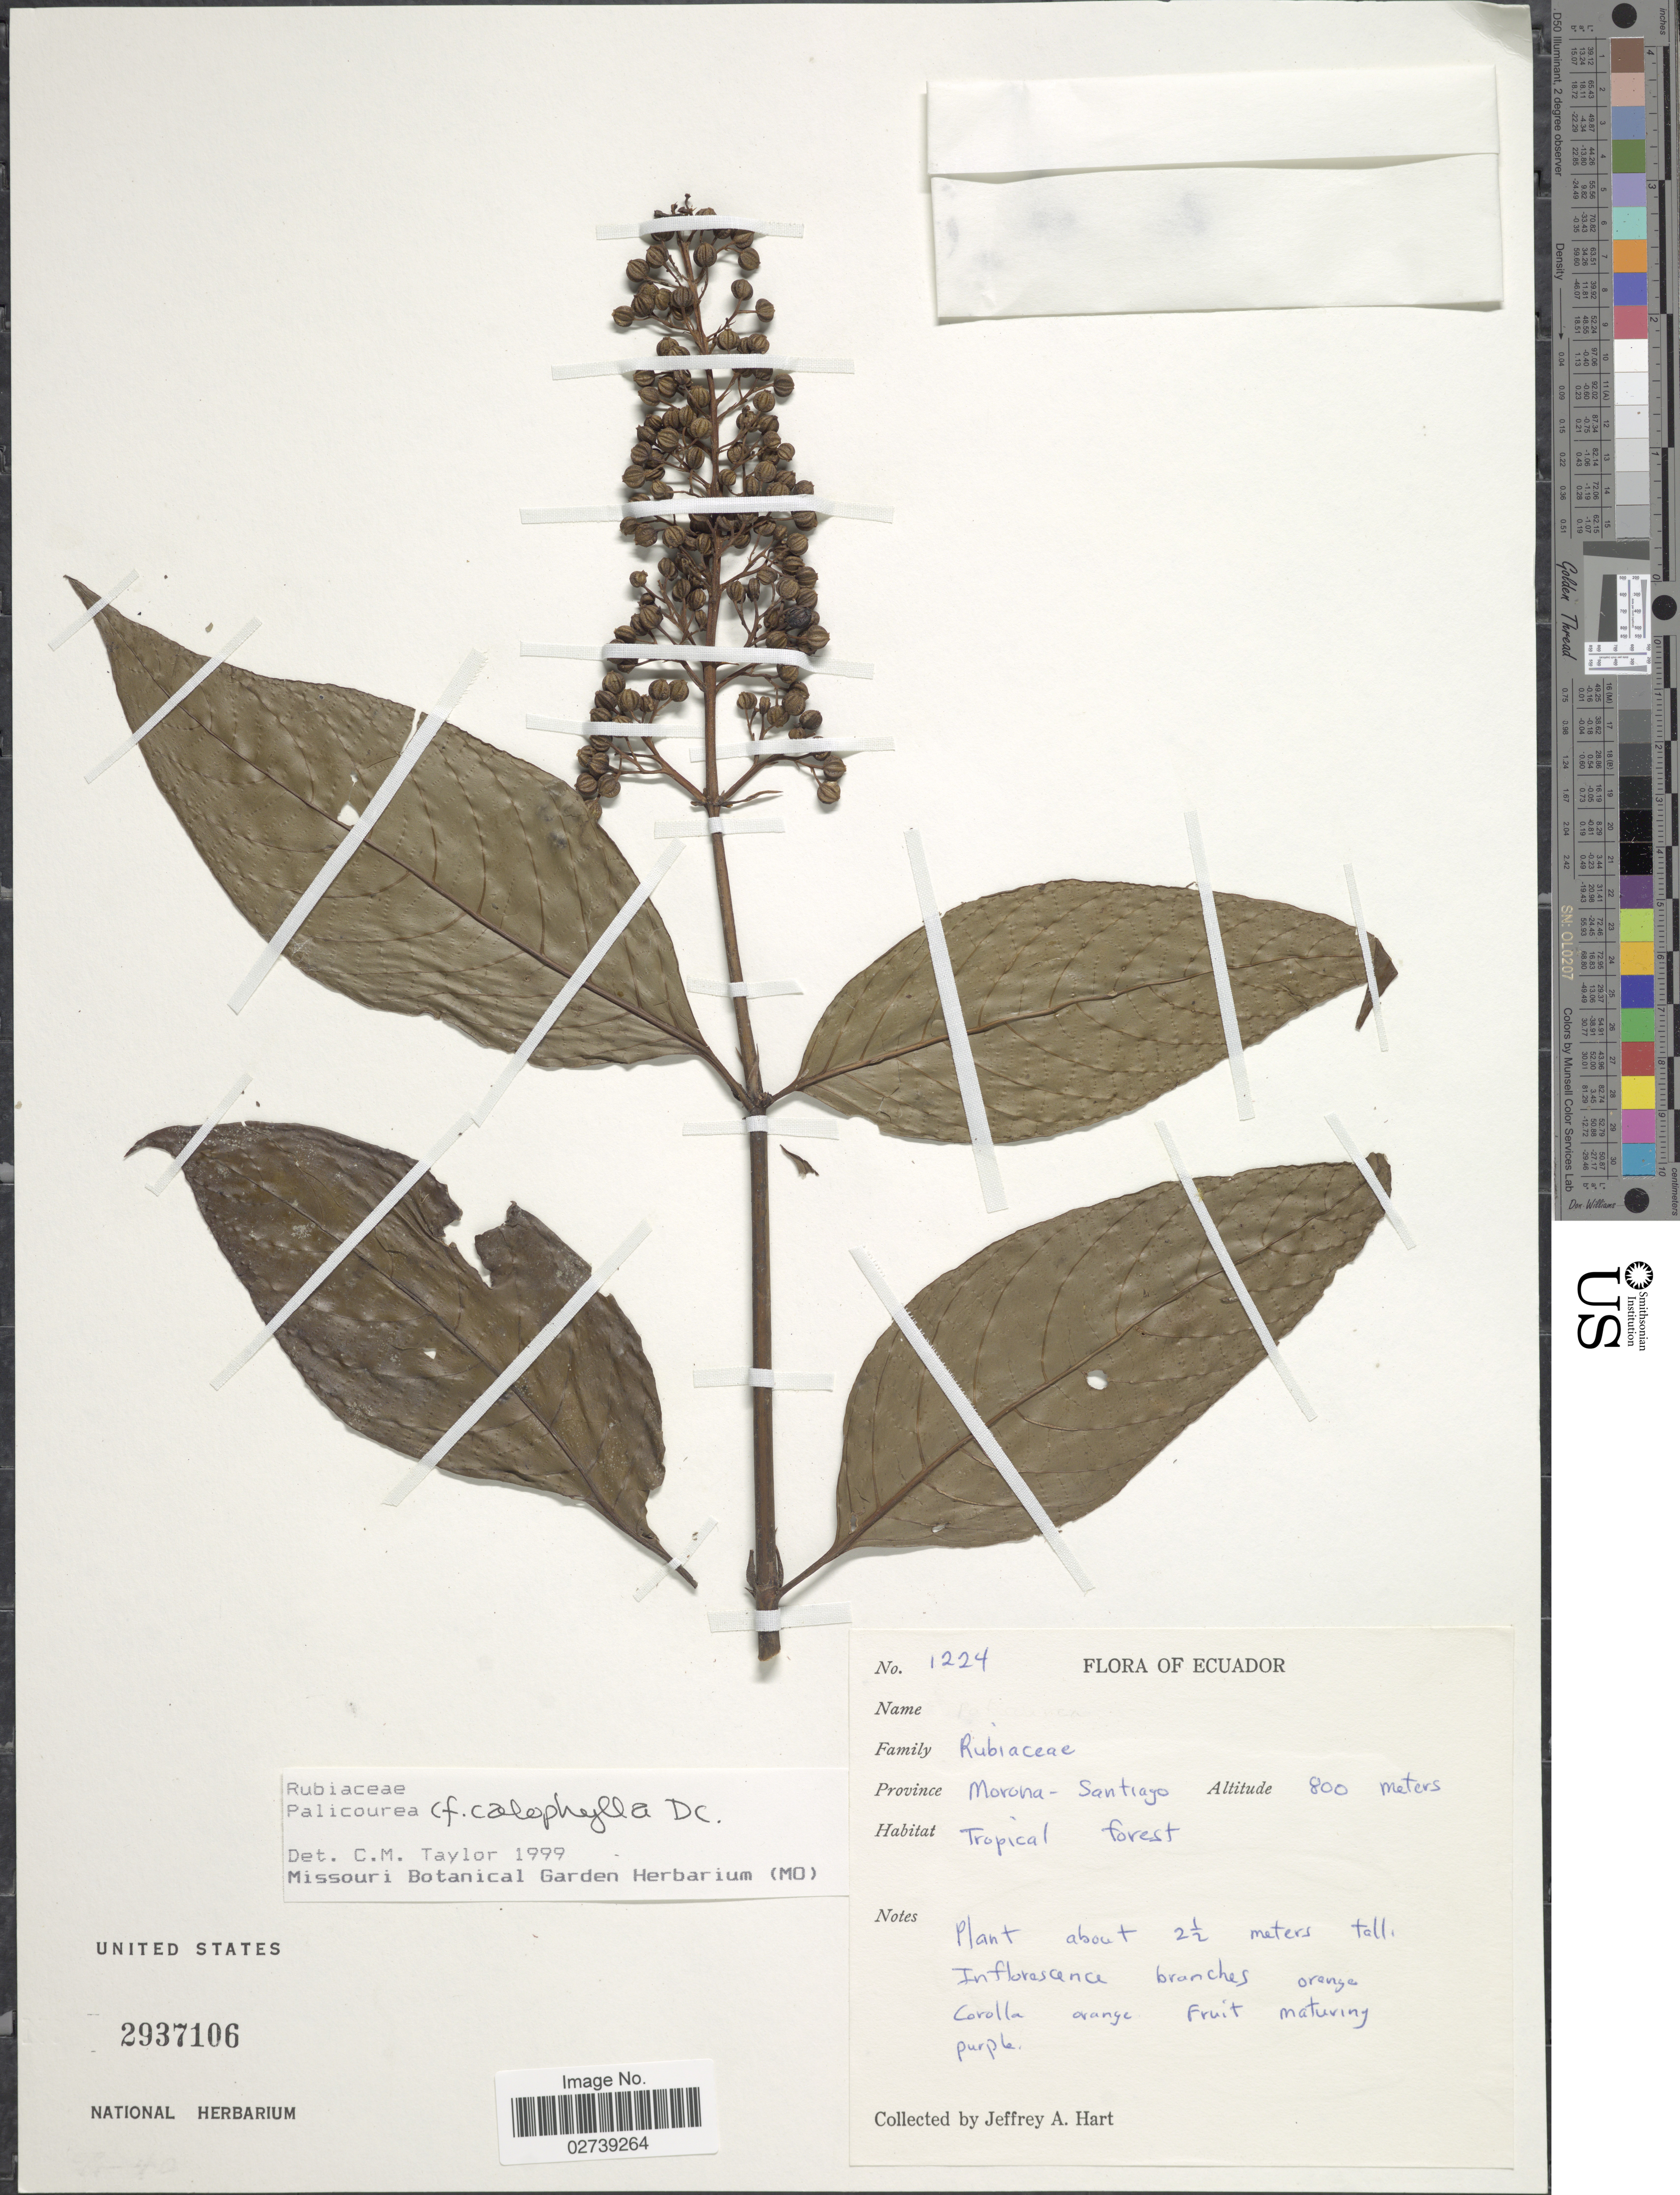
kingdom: Plantae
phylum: Tracheophyta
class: Magnoliopsida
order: Gentianales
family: Rubiaceae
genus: Palicourea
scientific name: Palicourea calophylla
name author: DC.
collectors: J. A. Hart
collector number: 1224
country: Ecuador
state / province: Morona-Santiago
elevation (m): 800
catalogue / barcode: US 2937106